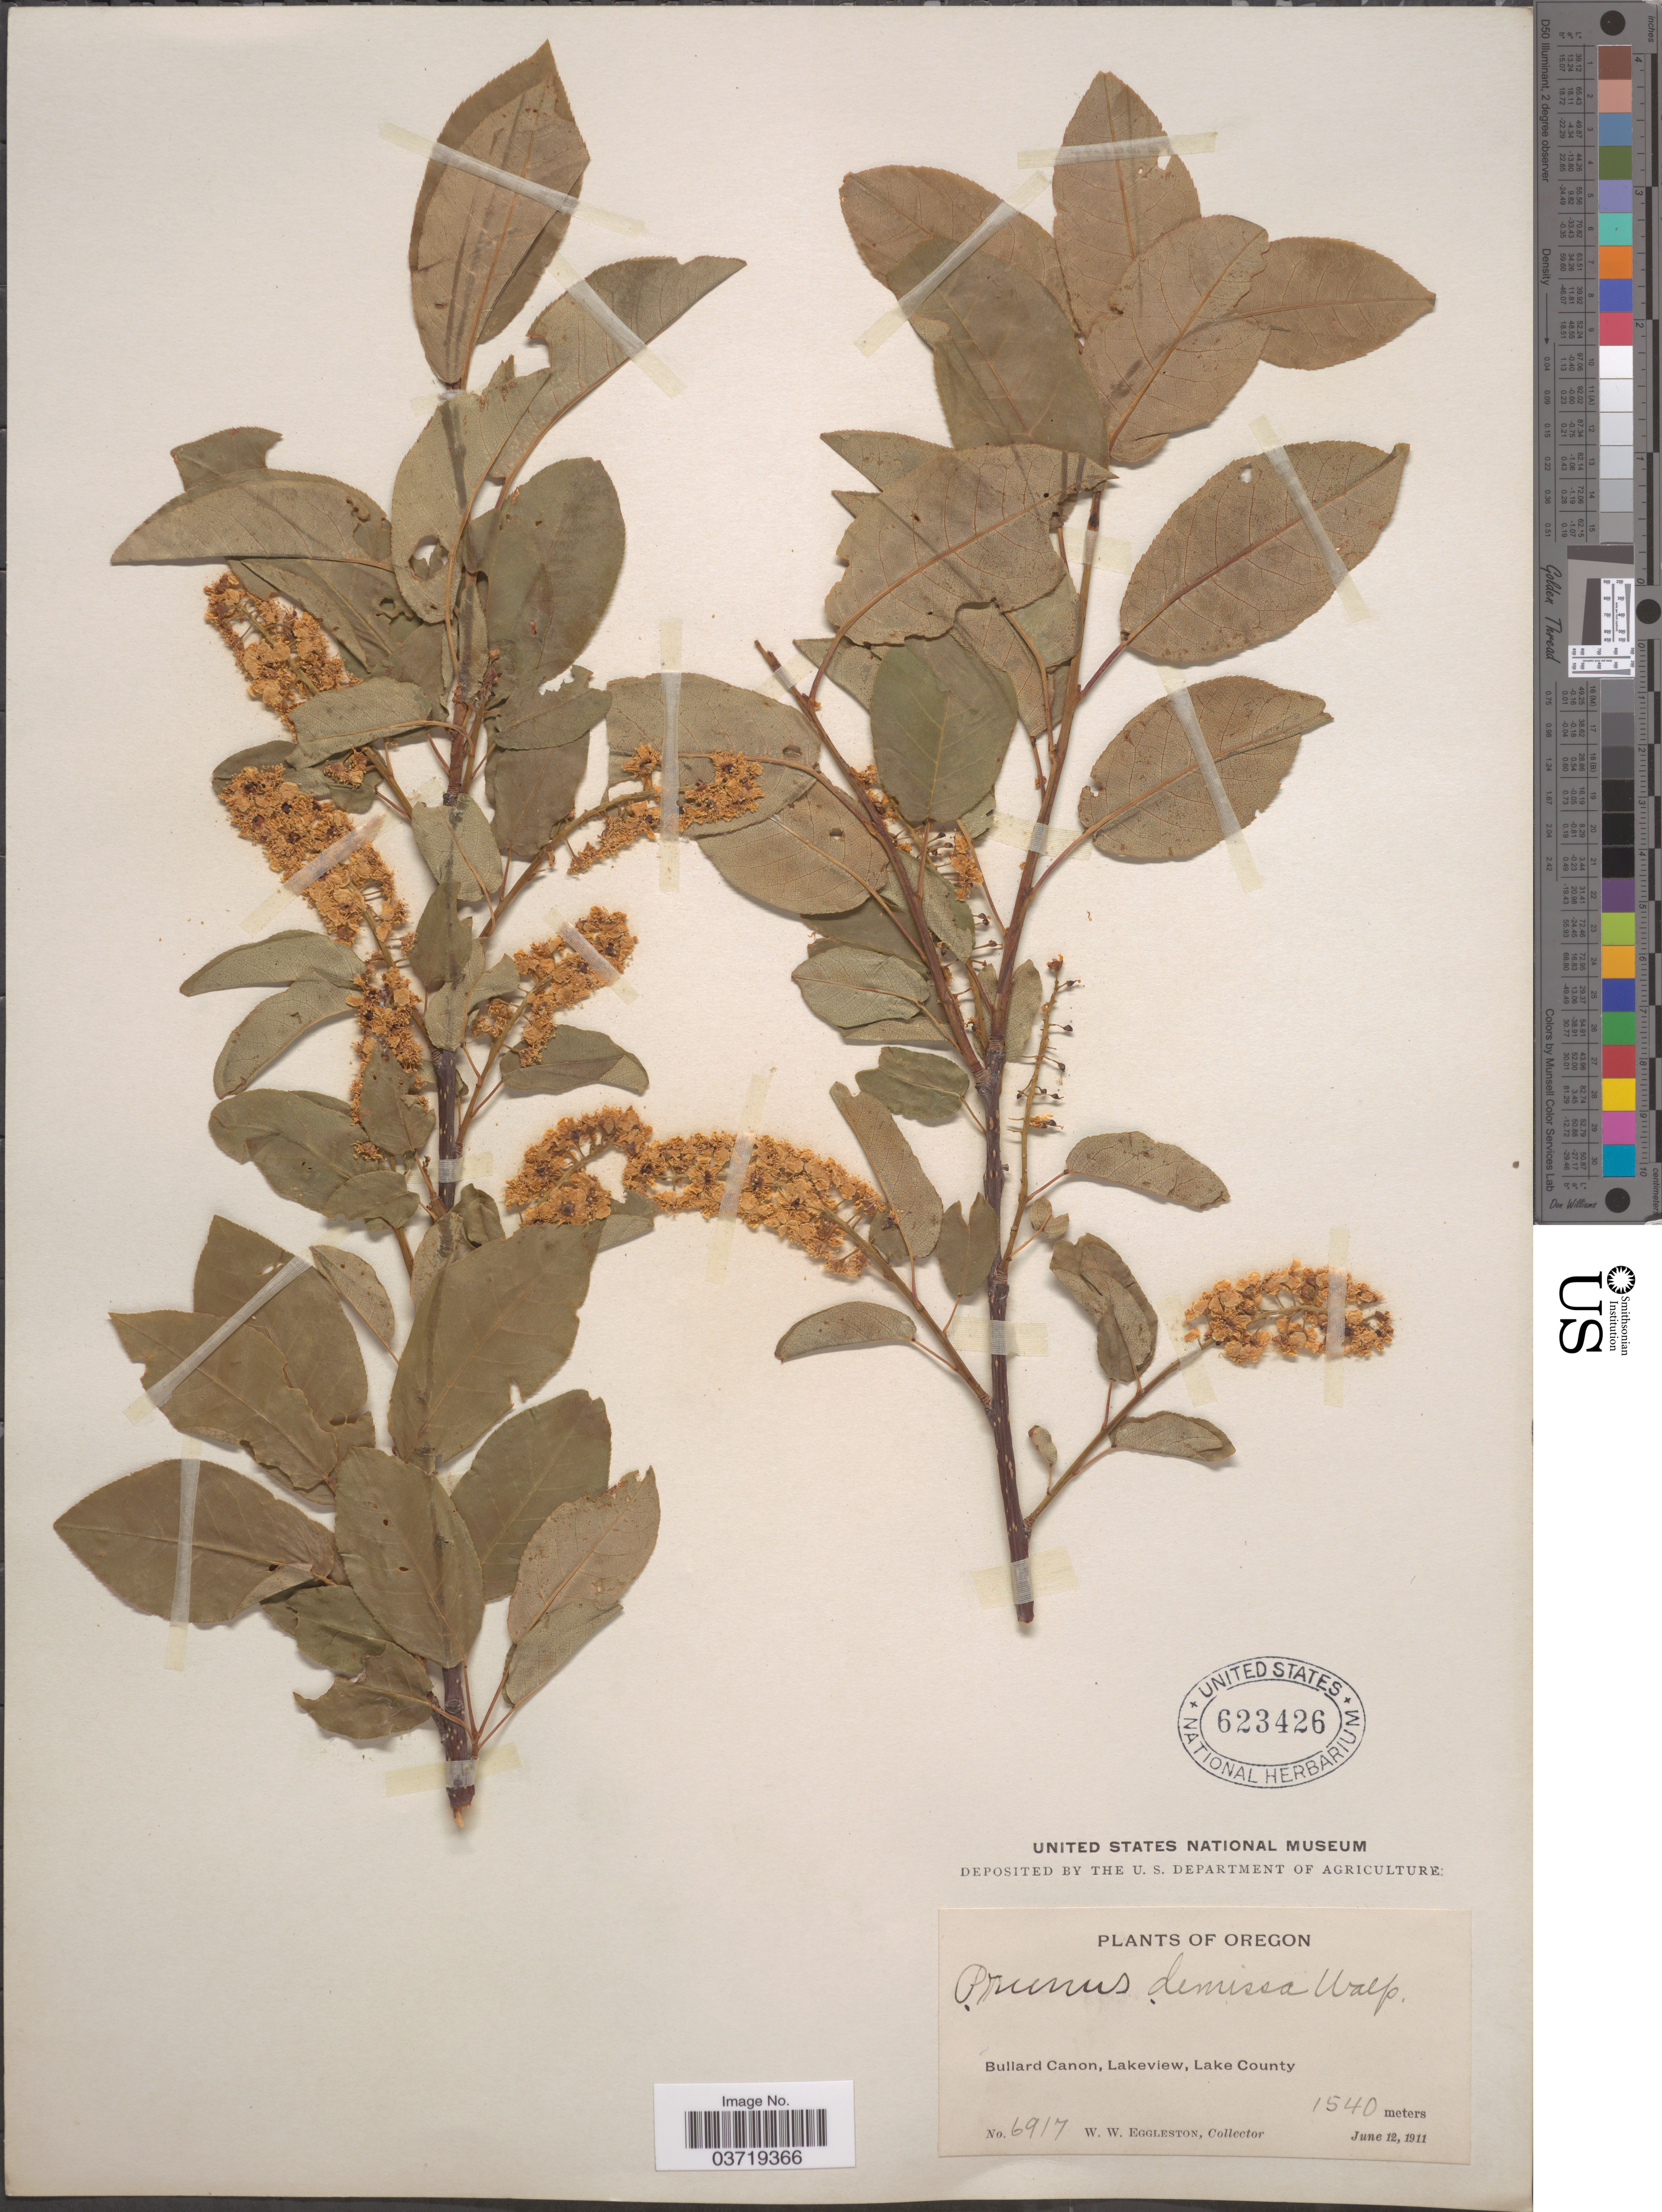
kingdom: Plantae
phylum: Tracheophyta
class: Magnoliopsida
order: Rosales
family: Rosaceae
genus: Prunus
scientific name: Prunus virginiana var. demissa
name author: (Nutt.) Torr.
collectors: W. W. Eggleston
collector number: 6917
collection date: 1911-06-12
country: United States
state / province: Oregon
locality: Bullard Canon, Lakeview, Lake County.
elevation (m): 1540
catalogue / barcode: US 623426